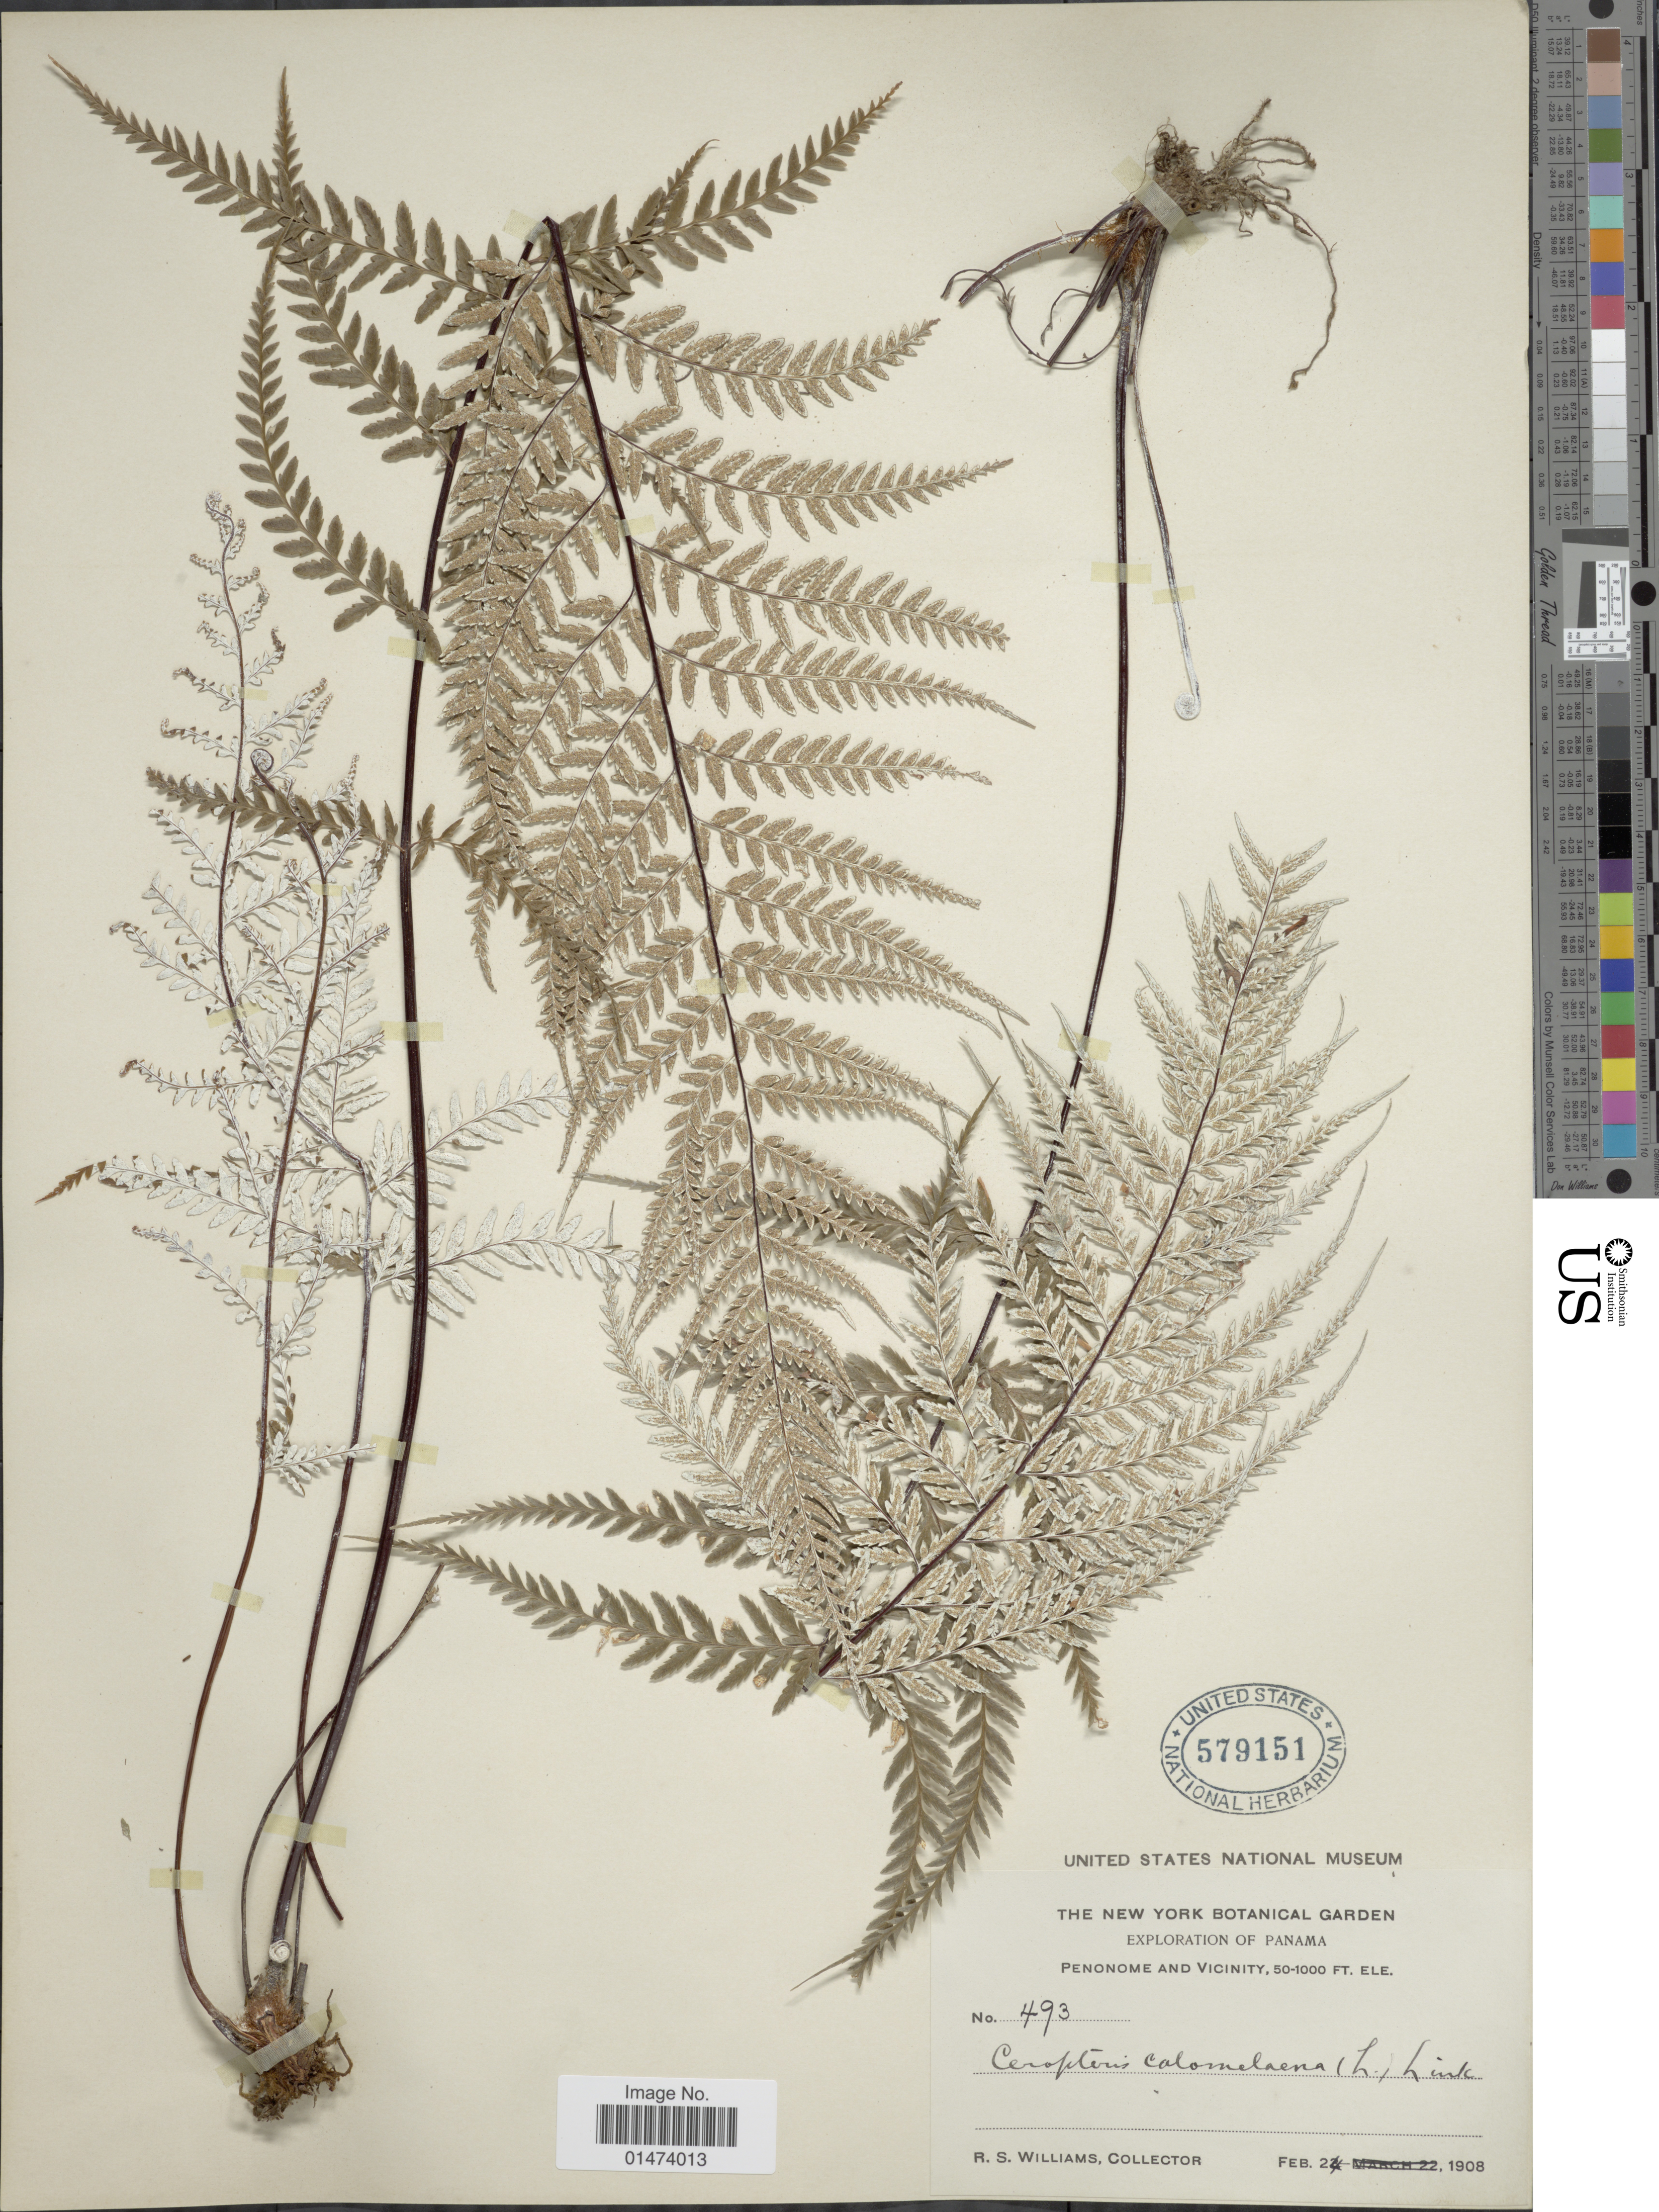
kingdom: Plantae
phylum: Tracheophyta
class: Polypodiopsida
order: Polypodiales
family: Pteridaceae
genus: Pityrogramma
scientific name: Pityrogramma calomelanos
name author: (L.) Link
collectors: R. S. Williams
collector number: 493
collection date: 1908-02-24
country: Panama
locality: Penonome and Vicinity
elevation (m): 15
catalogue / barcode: US 579151